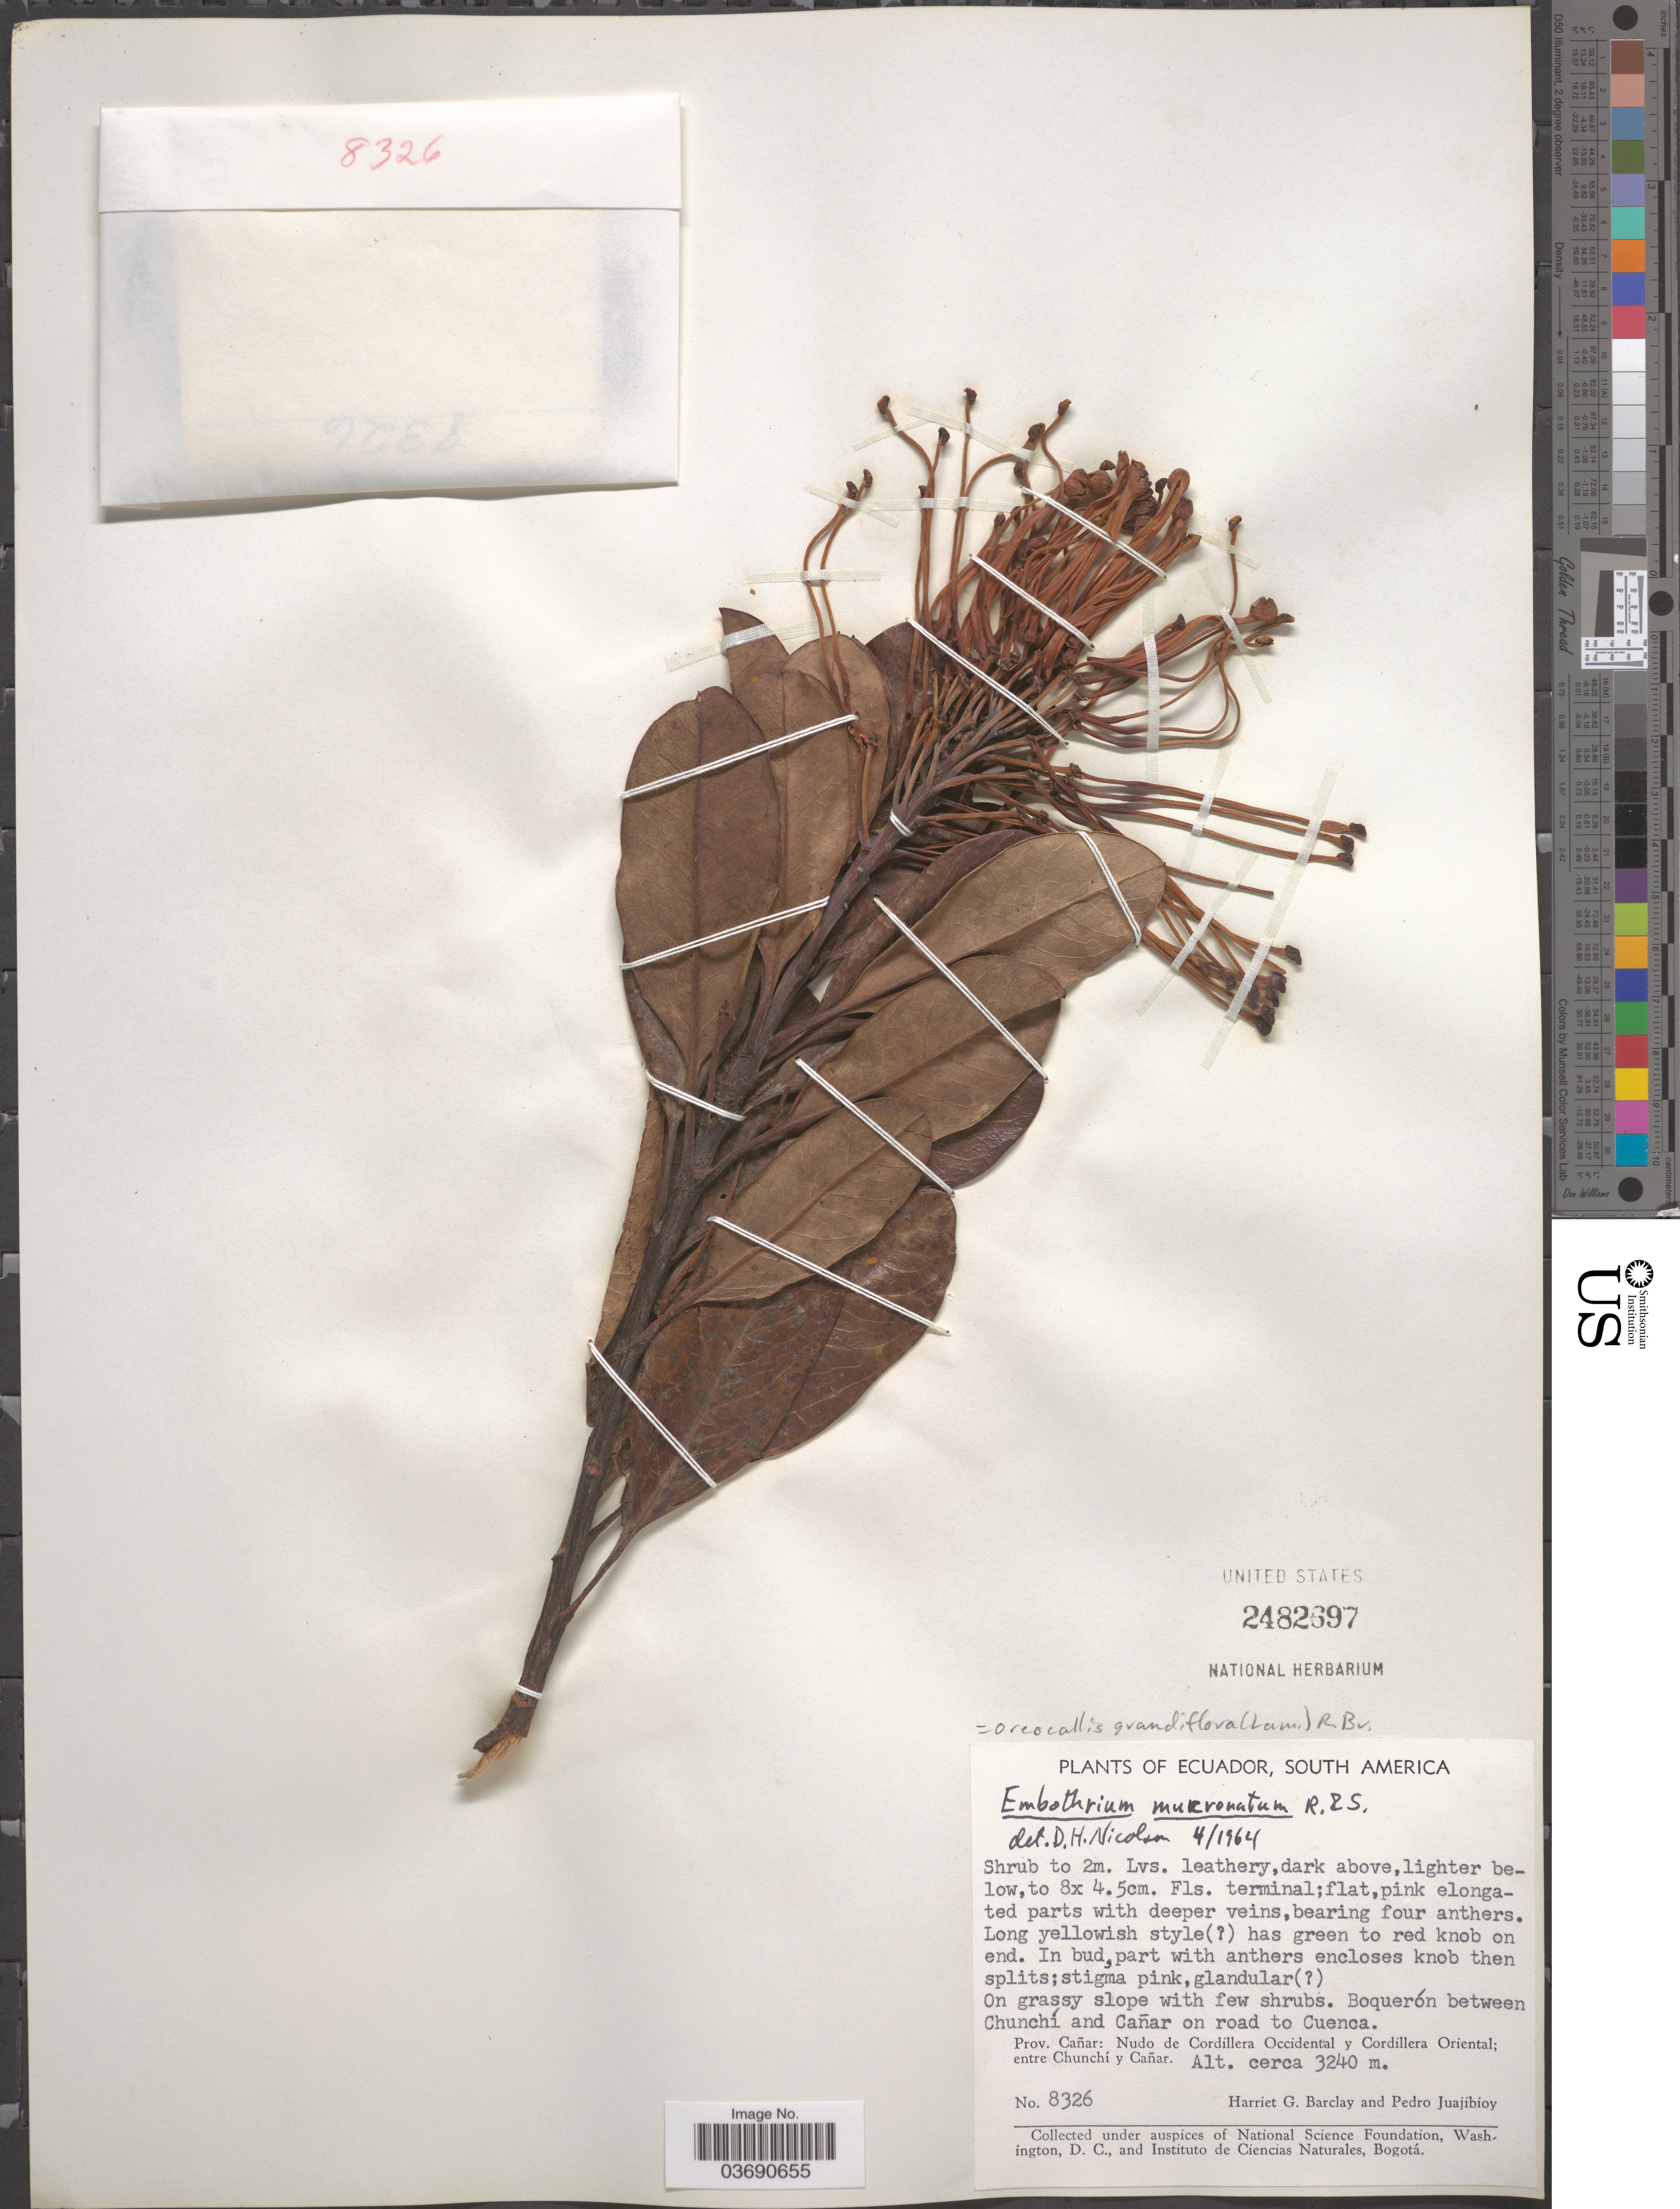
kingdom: Plantae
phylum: Tracheophyta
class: Magnoliopsida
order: Proteales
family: Proteaceae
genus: Oreocallis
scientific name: Oreocallis grandiflora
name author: (Lam.) R. Br.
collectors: H. G. Barclay & P. Juajibioy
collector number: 8326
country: Ecuador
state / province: Cañar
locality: Boquerón between Chunchí and Cañar on road to Cuenca. Nudo de Cordillera Occidental y Cordillera Oriental; entre Chunchí y Cañar.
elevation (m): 3240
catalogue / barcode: US 2482697